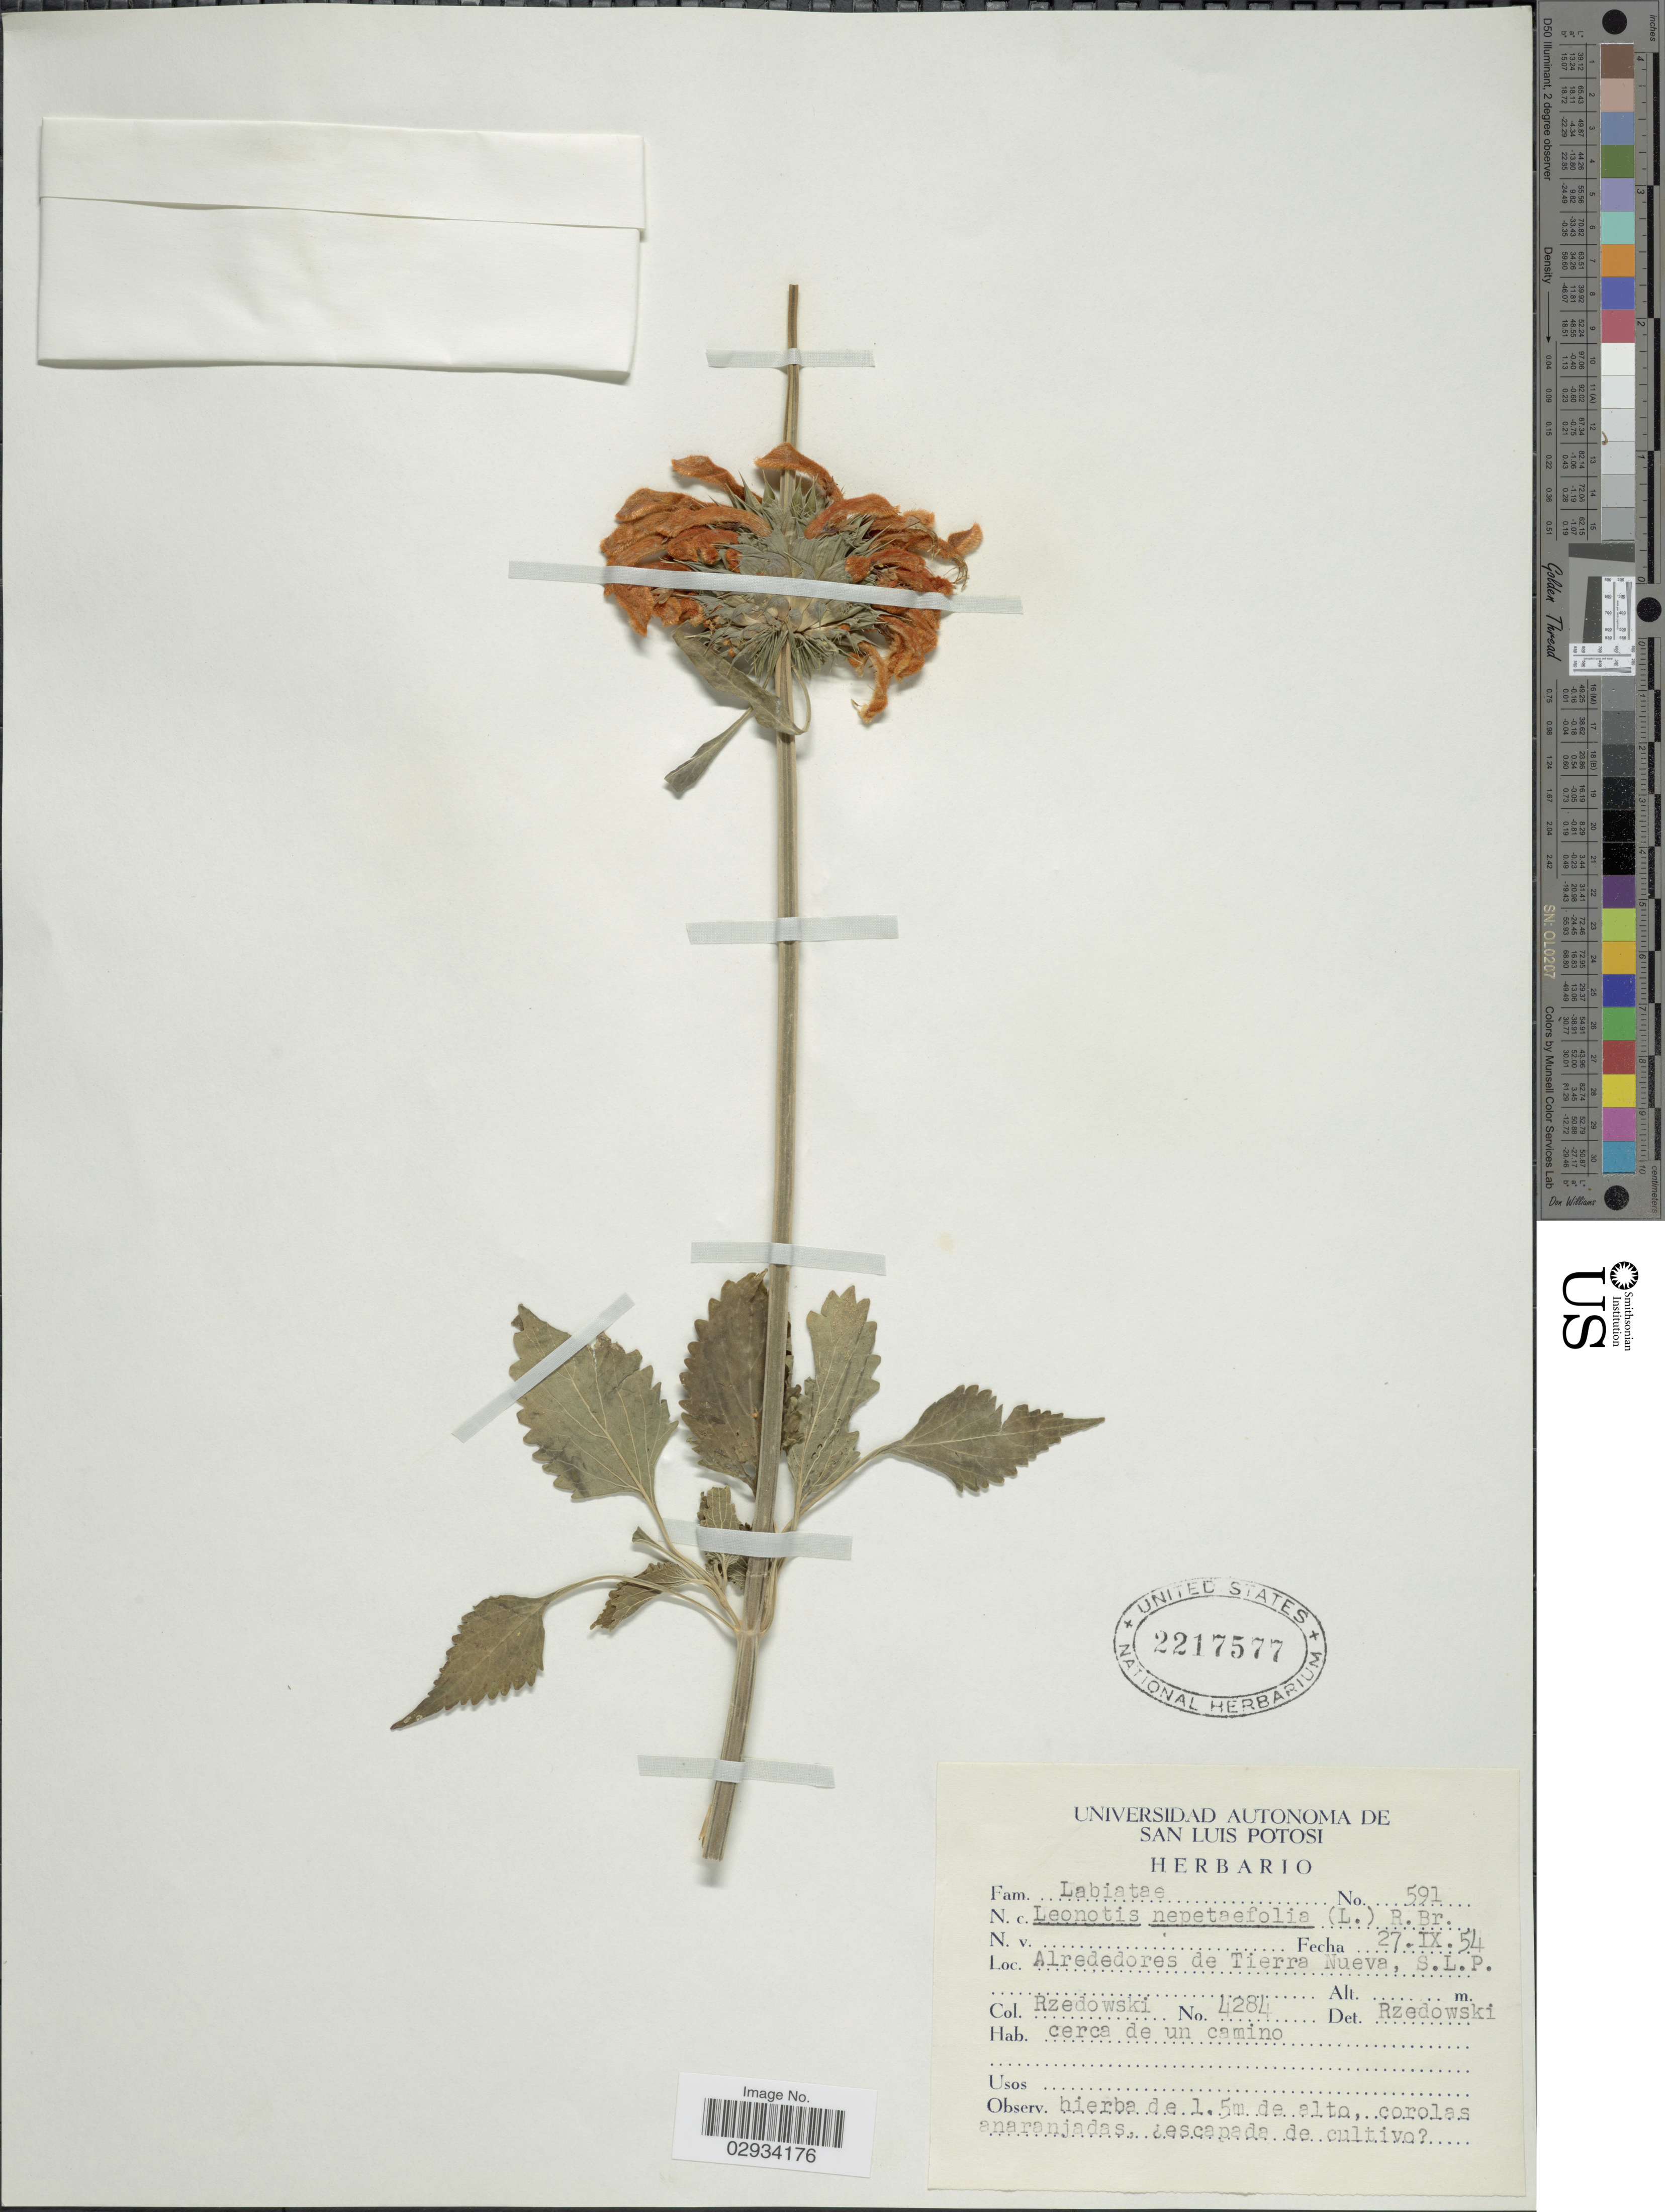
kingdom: Plantae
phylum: Tracheophyta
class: Magnoliopsida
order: Lamiales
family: Lamiaceae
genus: Leonotis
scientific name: Leonotis nepetifolia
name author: (L.) R. Br.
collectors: Rzedowski, --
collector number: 4284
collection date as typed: Transcribed d/m/y: 27/9/54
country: Mexico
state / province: San Luis Potosí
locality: Alrededores de Tierra Nueva, S.L.P.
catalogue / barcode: US 2217577